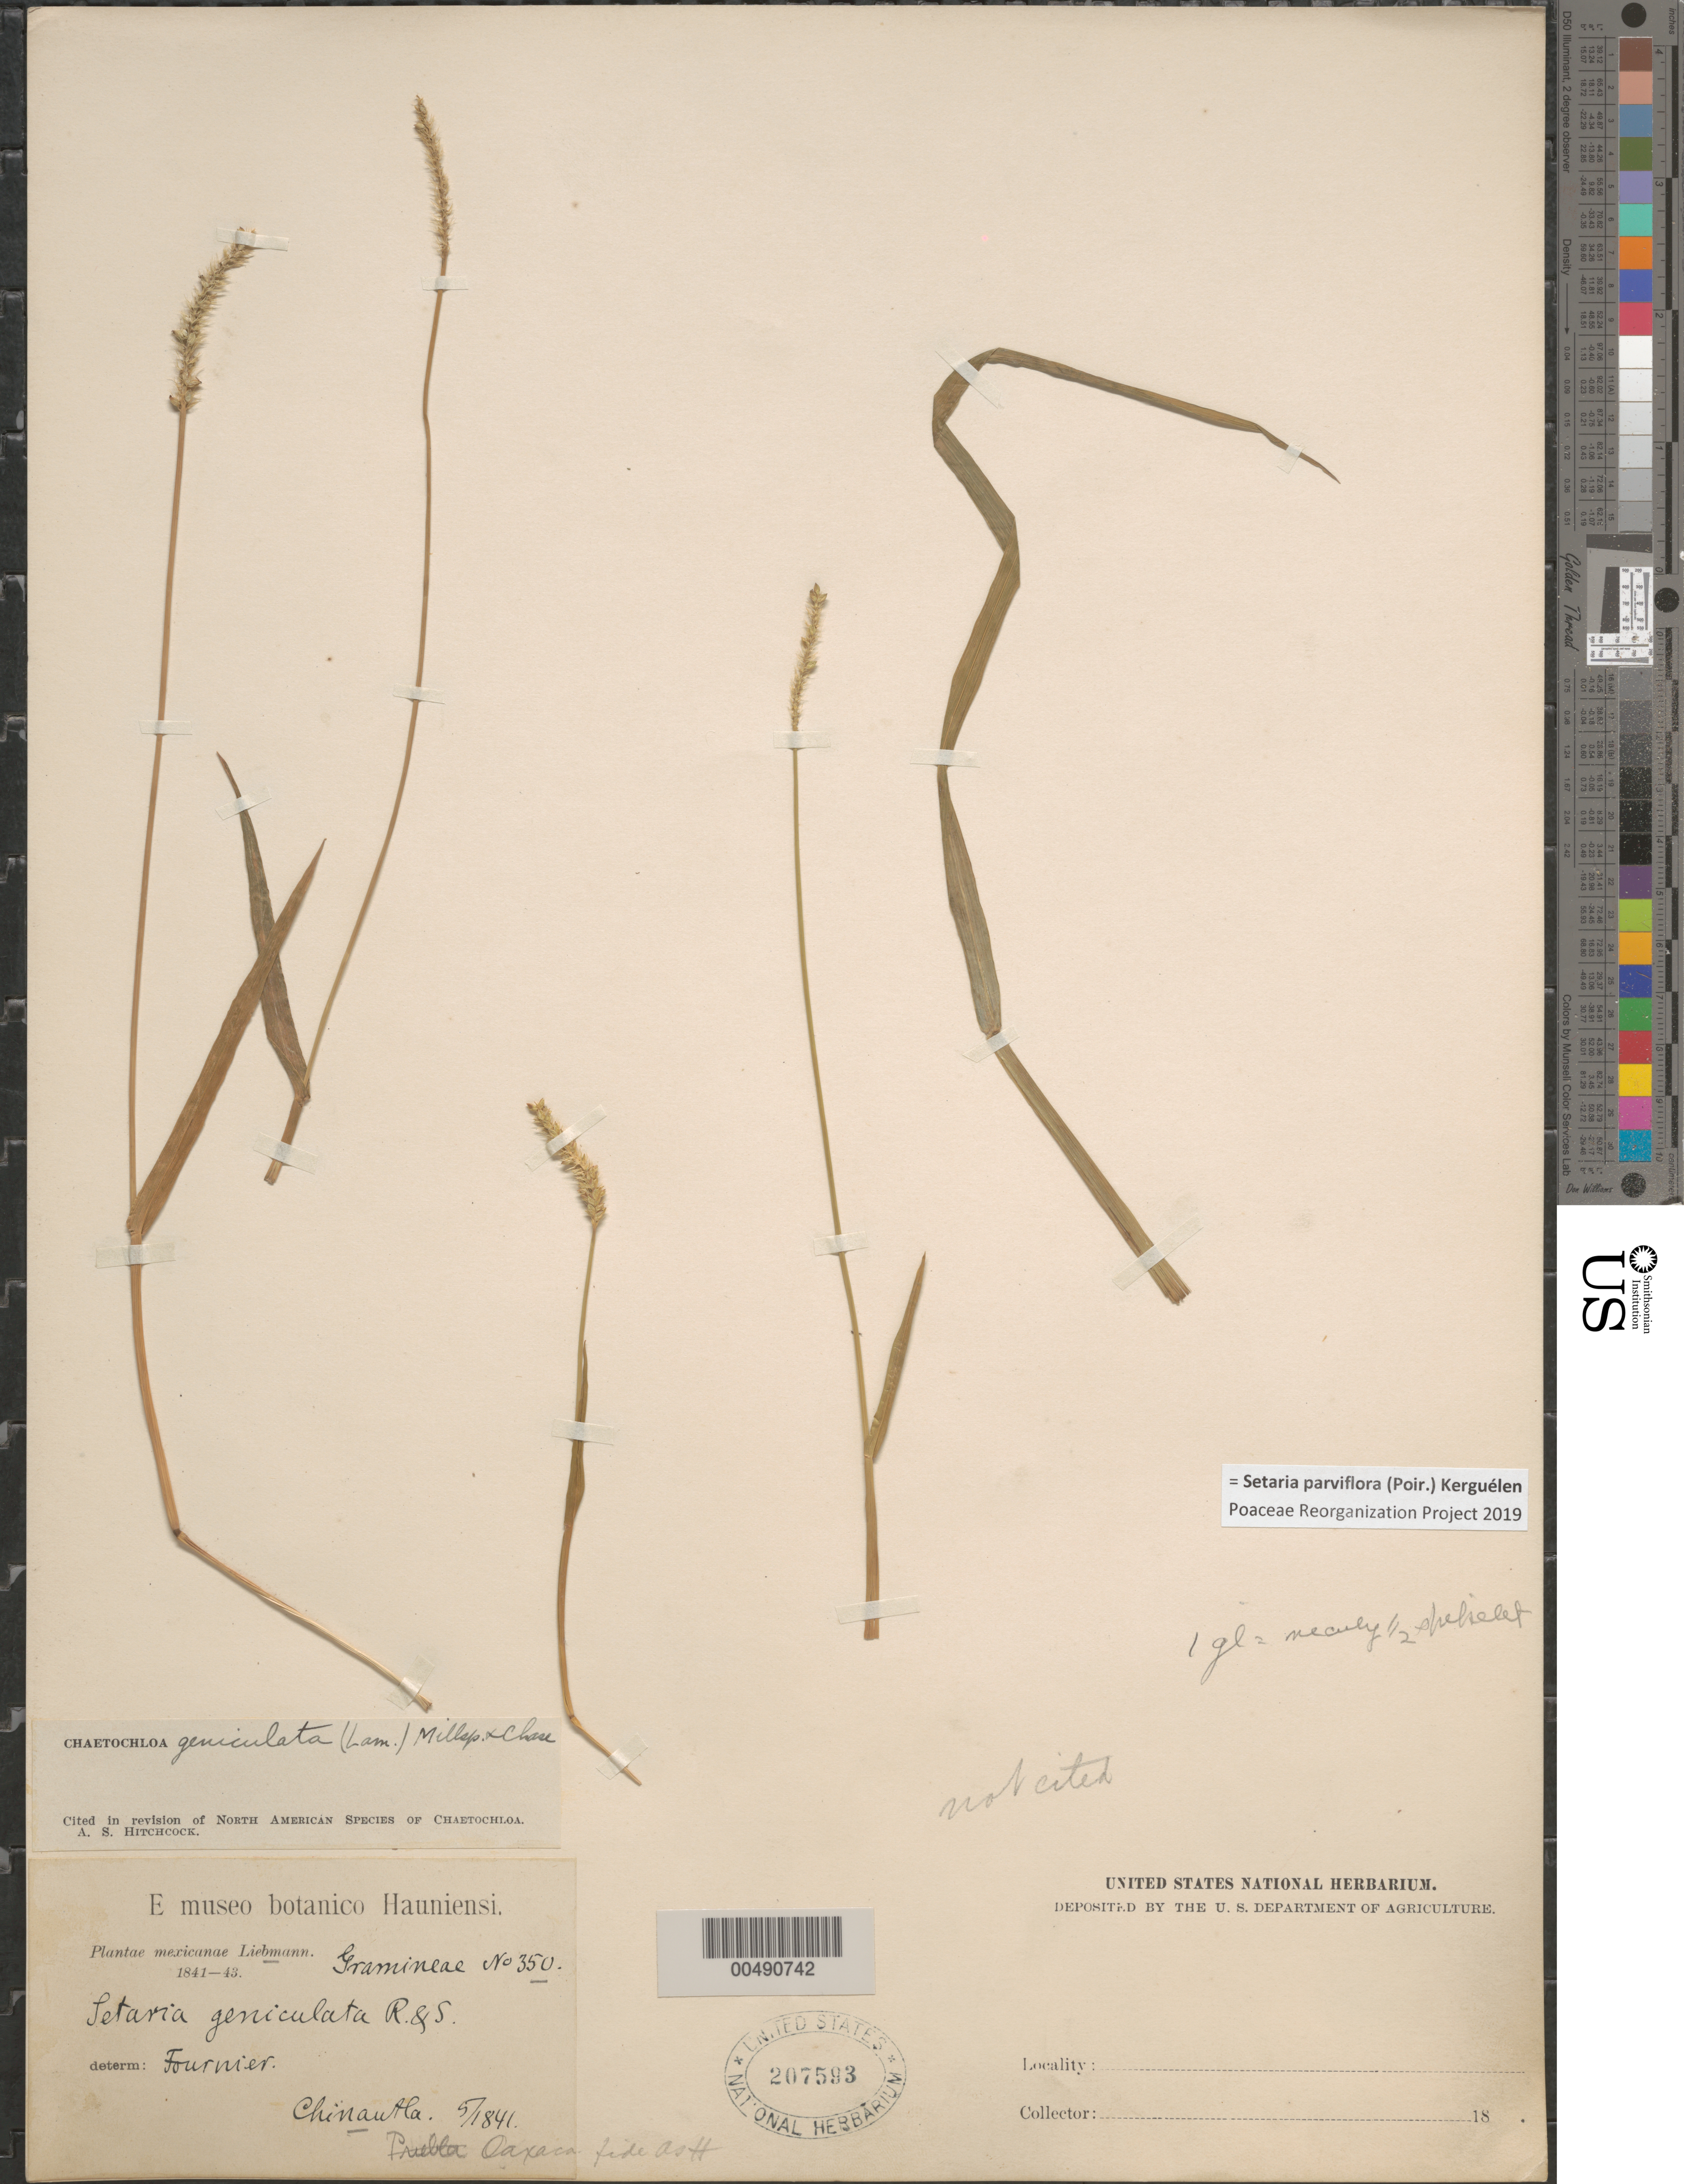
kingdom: Plantae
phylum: Tracheophyta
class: Liliopsida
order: Poales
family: Poaceae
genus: Setaria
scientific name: Setaria parviflora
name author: (Poir.) Kerguélen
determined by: Poaceae Reorganization Project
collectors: F. M. Liebmann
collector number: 350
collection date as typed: May 1841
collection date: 1841-05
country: Mexico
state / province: Oaxaca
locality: Chinantla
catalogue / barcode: US 207593